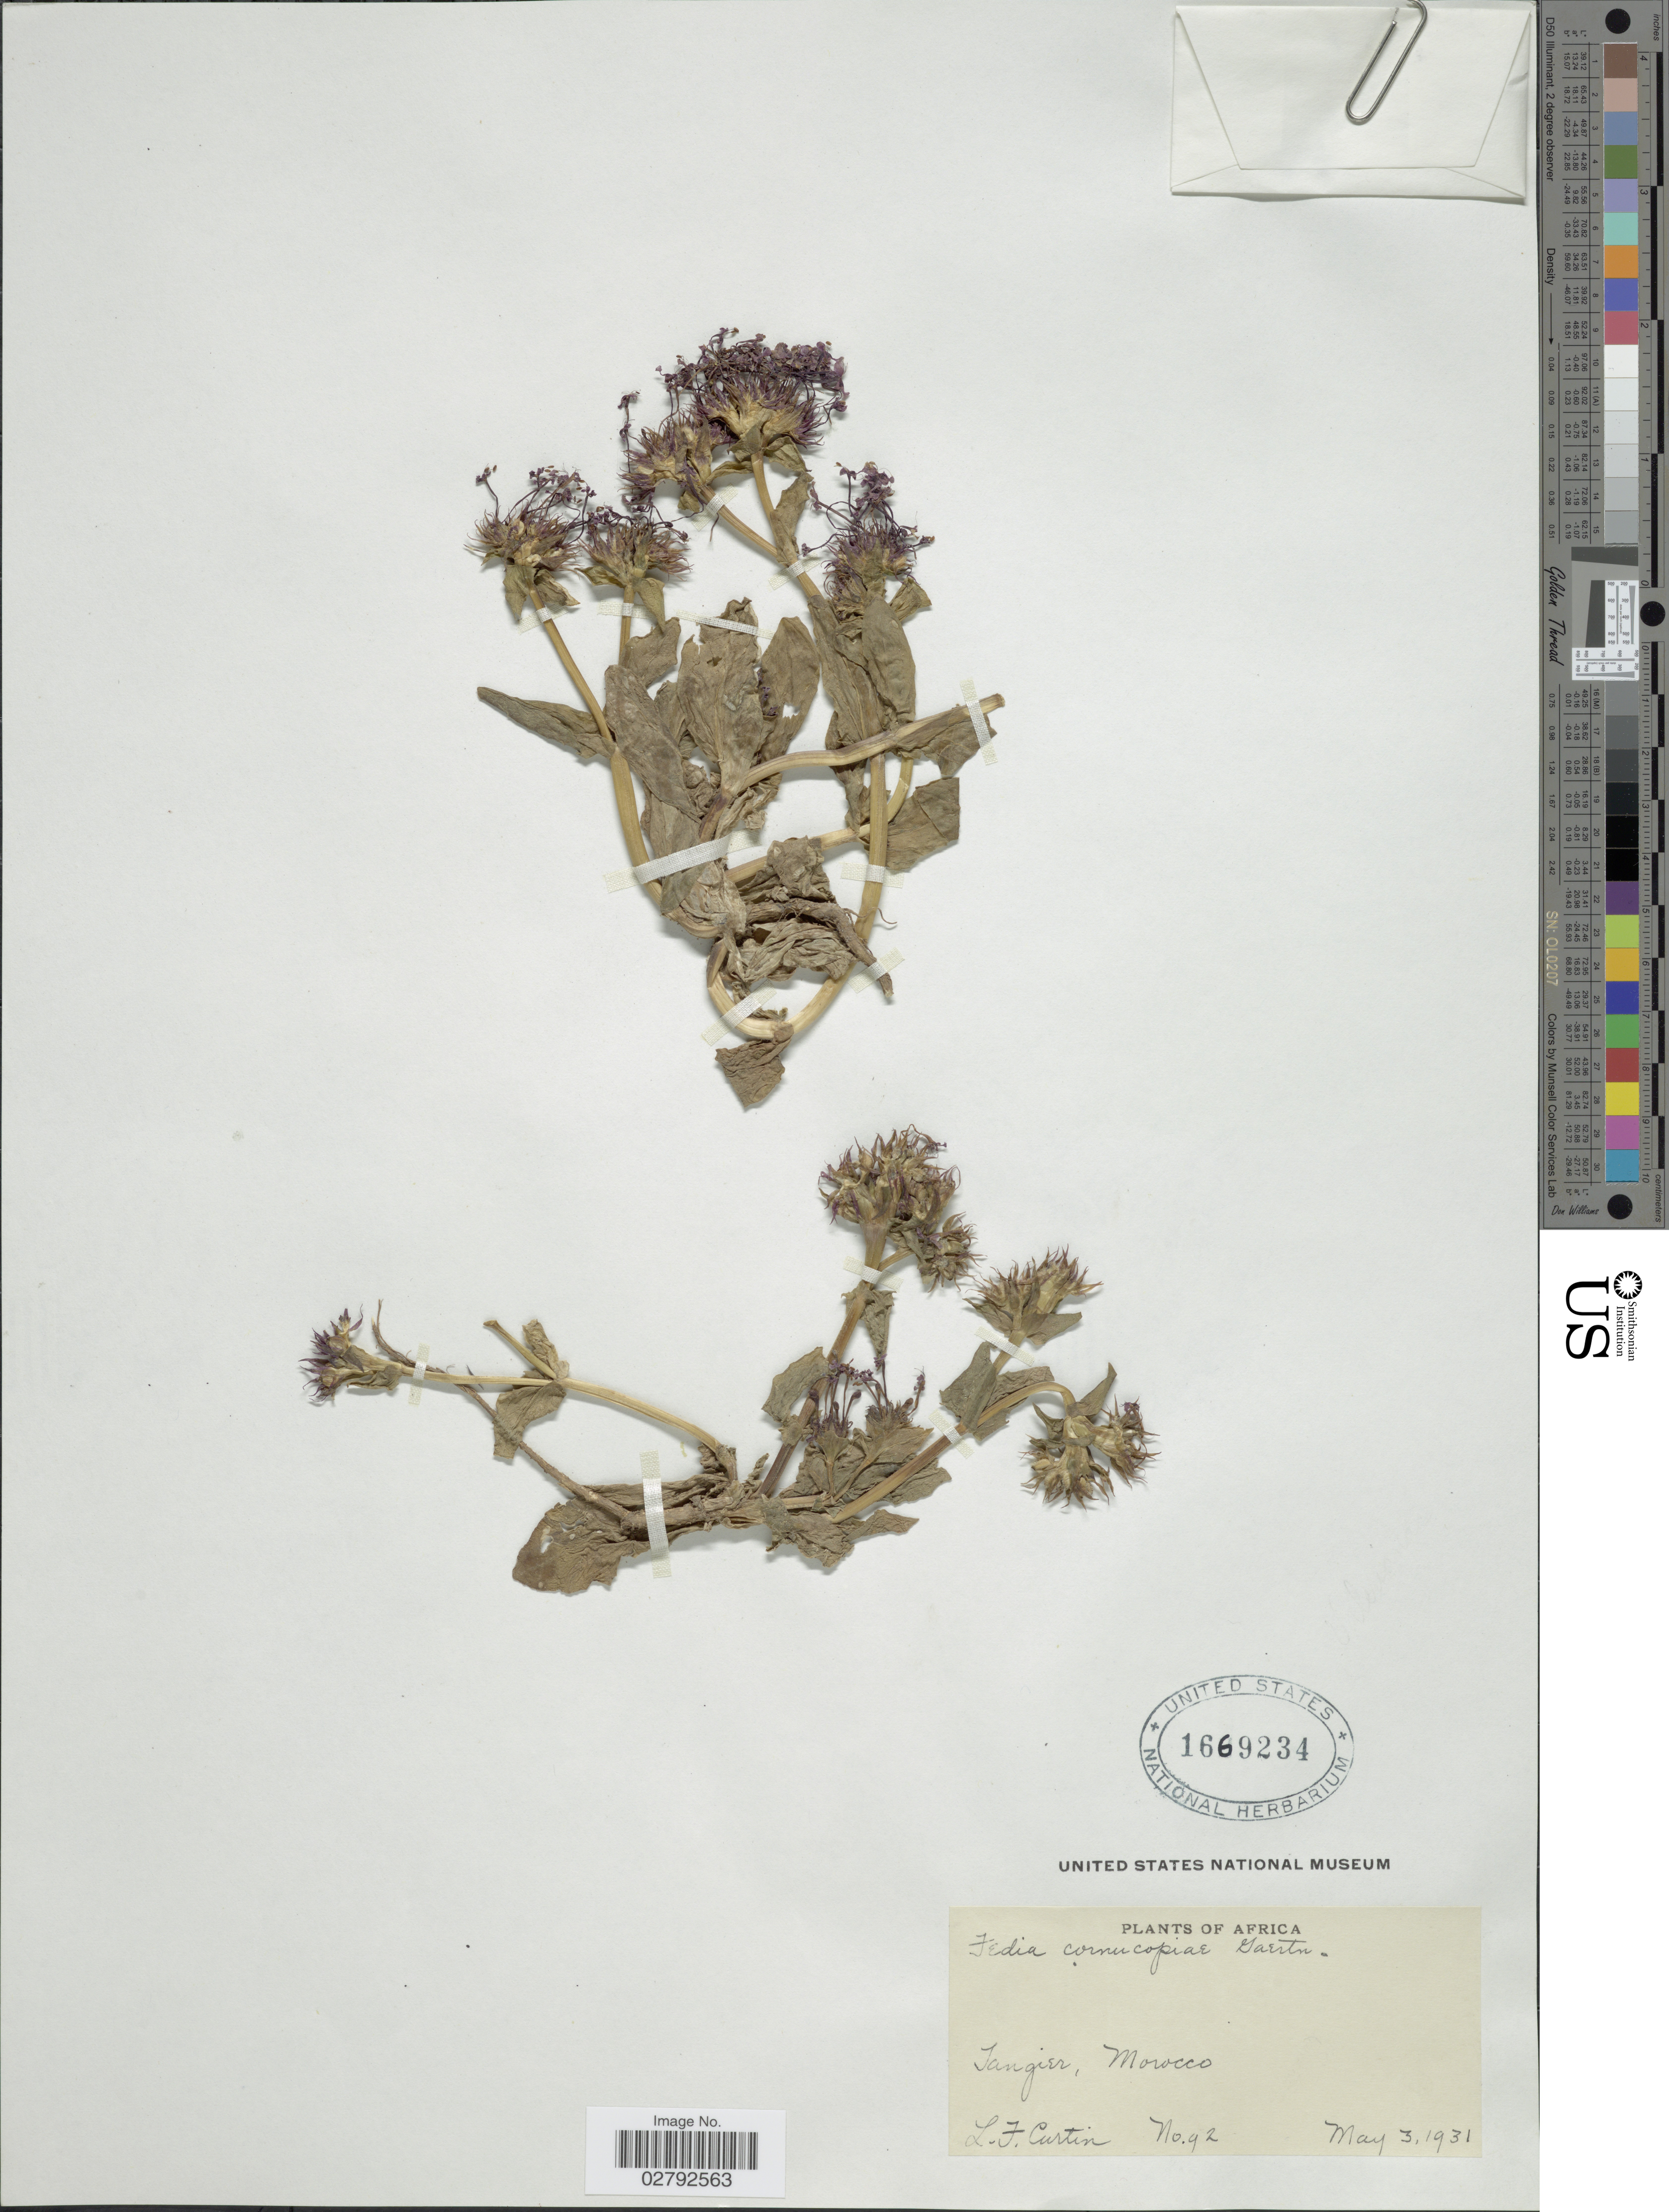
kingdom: Plantae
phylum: Tracheophyta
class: Magnoliopsida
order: Dipsacales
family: Caprifoliaceae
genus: Fedia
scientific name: Fedia cornucopiae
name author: Gaertn.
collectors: L. Curtin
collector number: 92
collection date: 1931-05-03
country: Morocco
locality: Tangier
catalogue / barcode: US 1669234